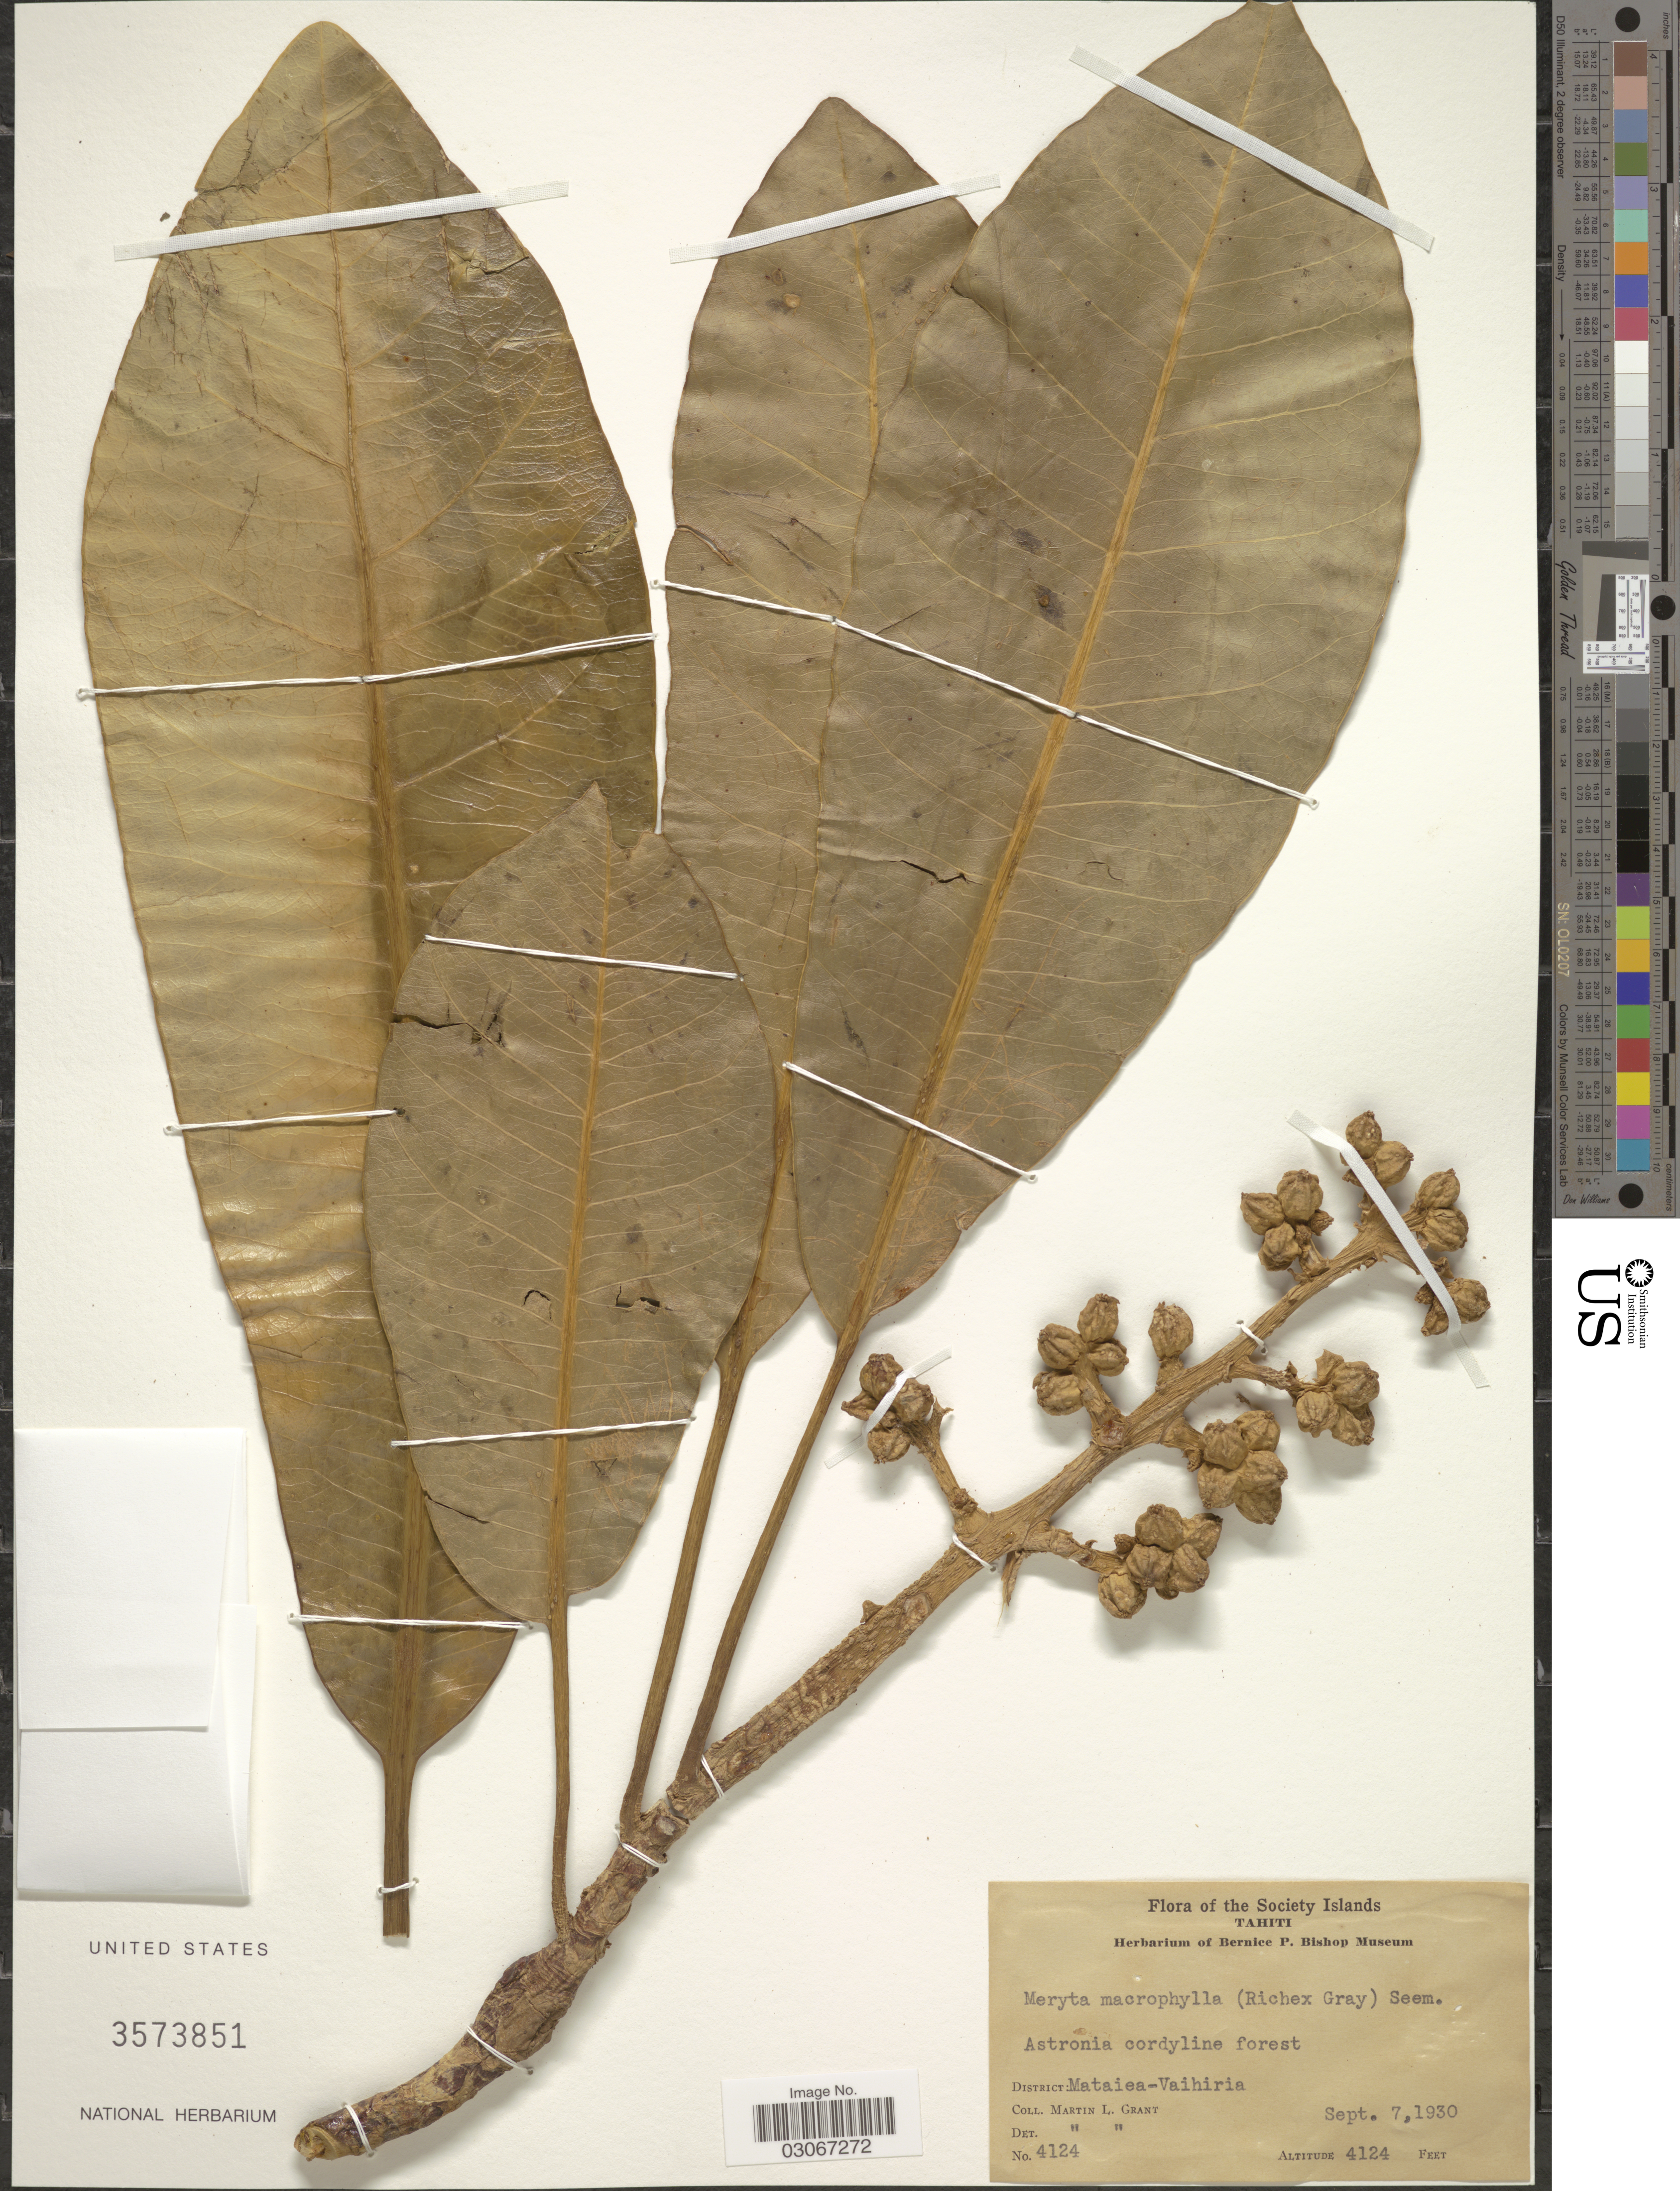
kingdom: Plantae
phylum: Tracheophyta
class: Magnoliopsida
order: Apiales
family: Araliaceae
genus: Meryta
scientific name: Meryta macrophylla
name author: (W. Rich ex A. Gray) Seem.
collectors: M. L. Grant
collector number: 4124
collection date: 1930-09-07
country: French Polynesia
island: Tahiti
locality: The Society Islands, Tahiti, District: Mataiea, Vaihiria.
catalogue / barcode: US 3573851